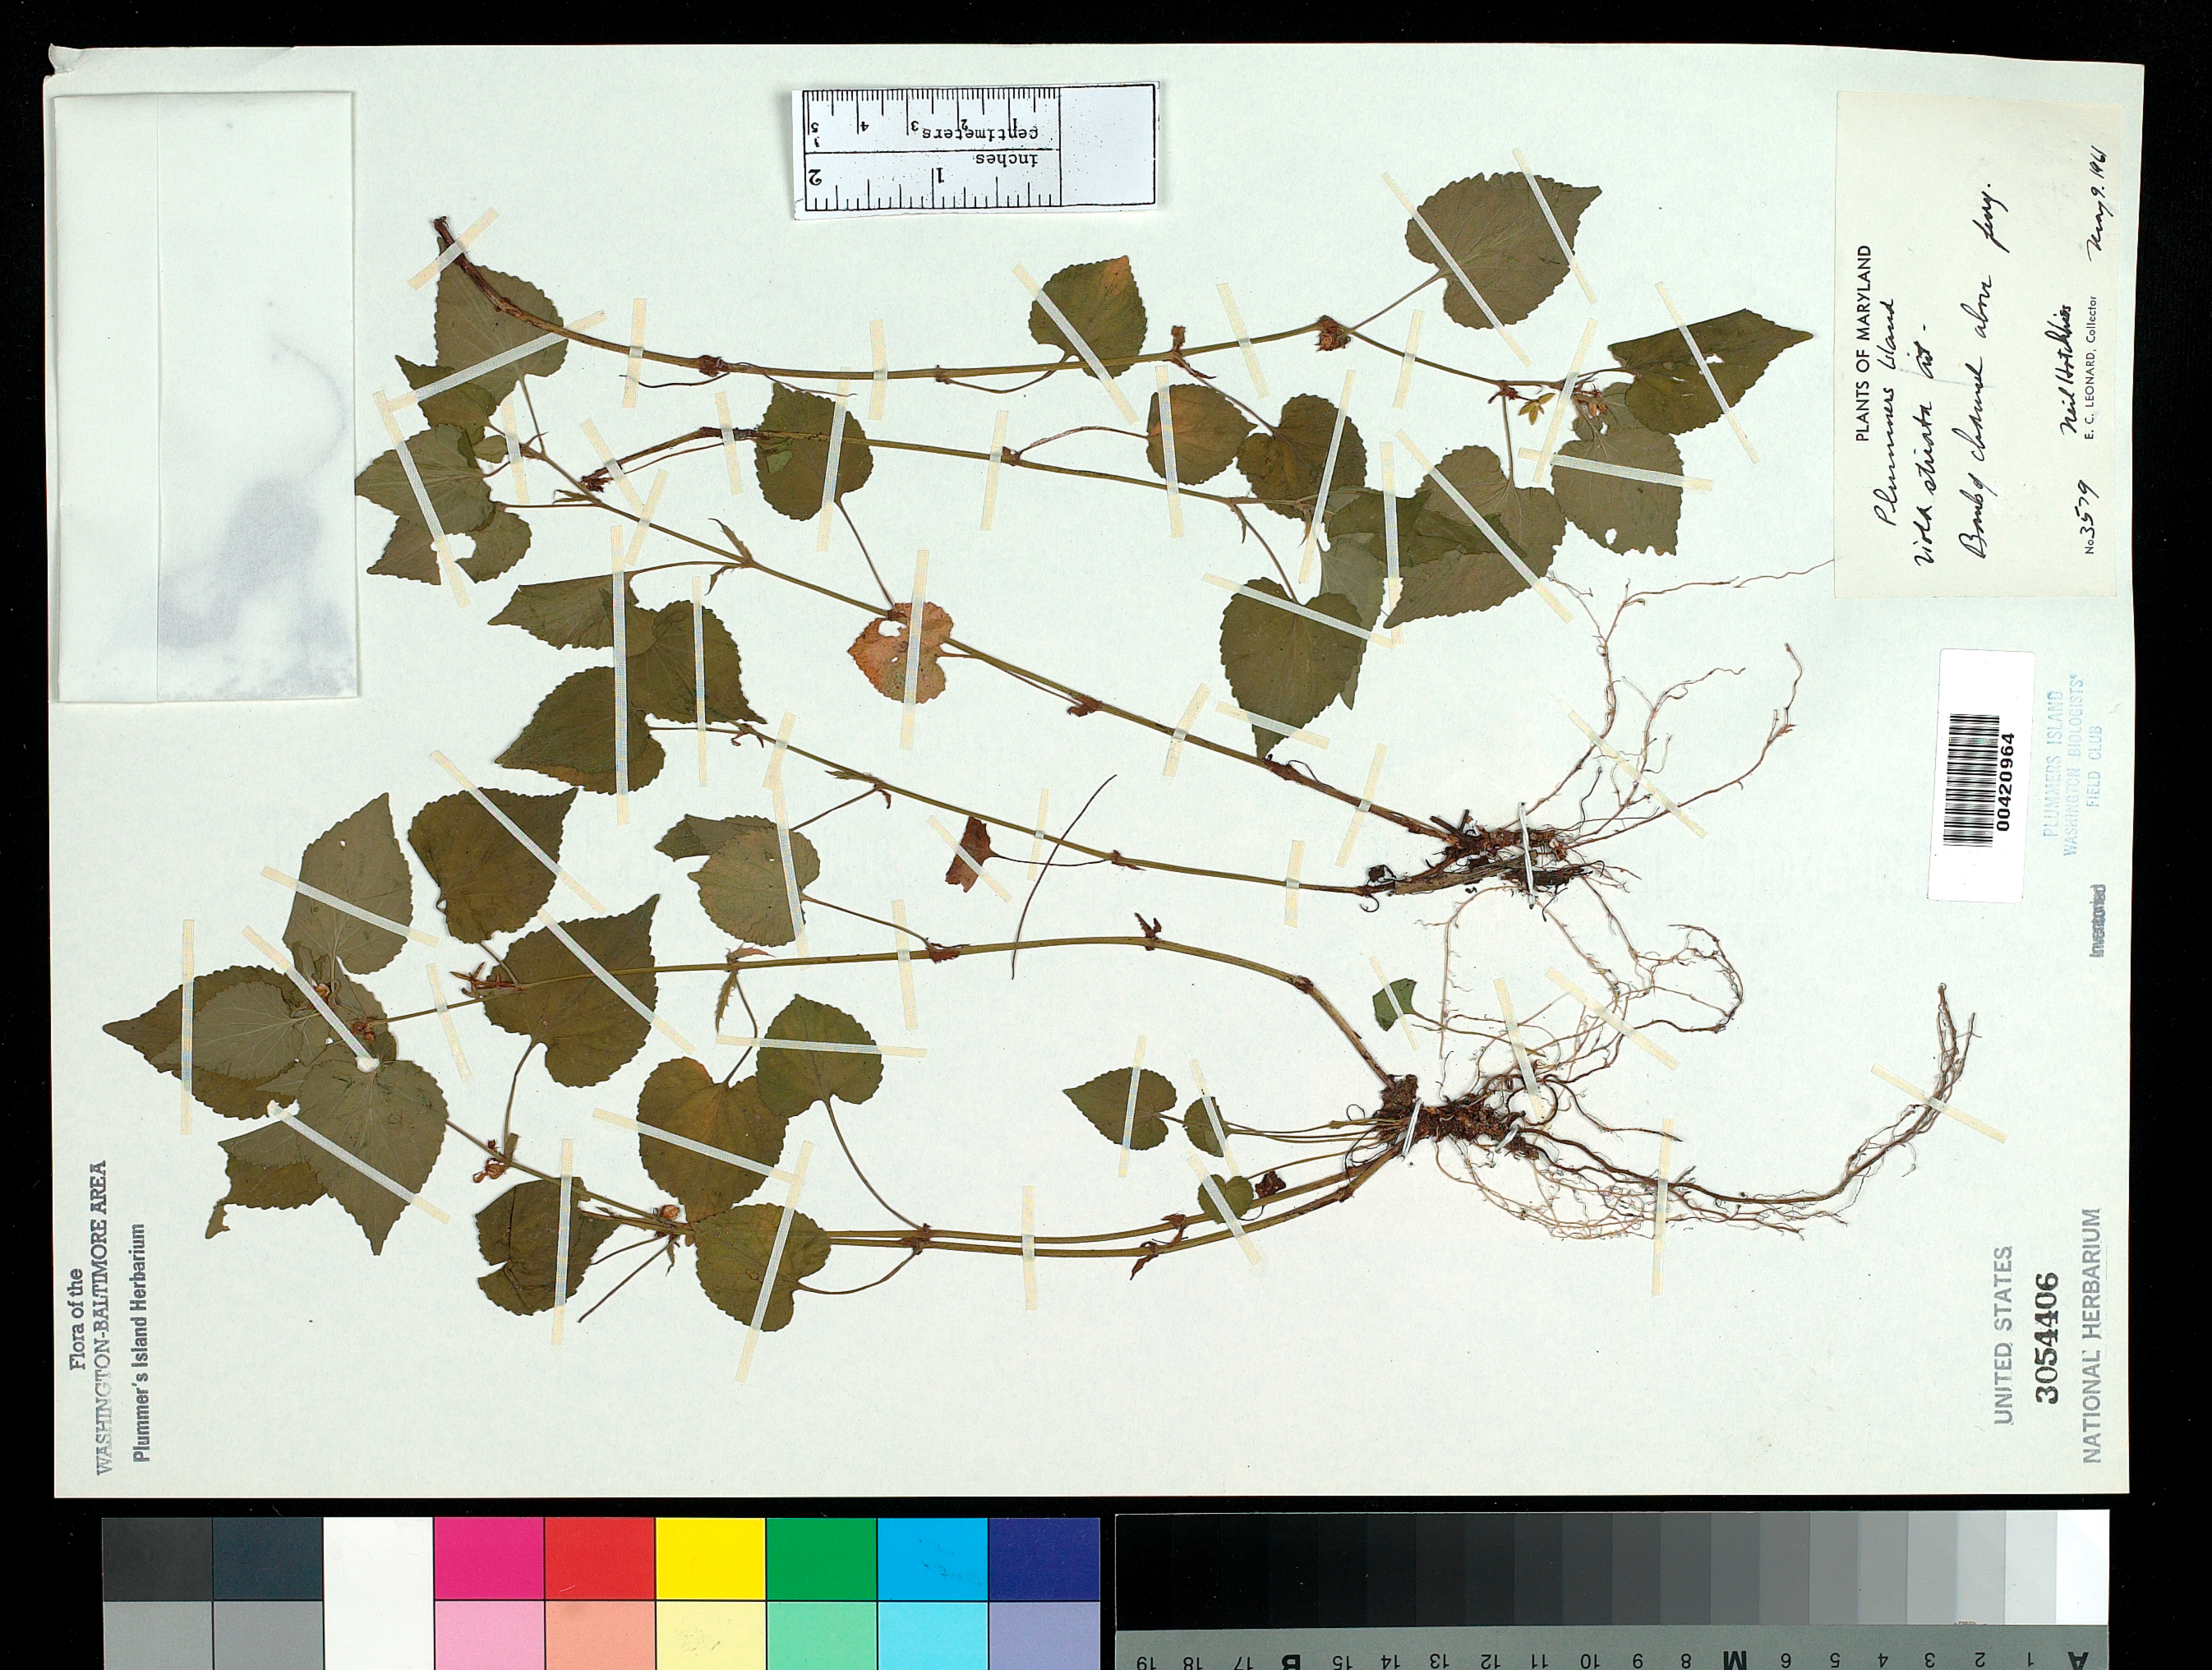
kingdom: Plantae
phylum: Tracheophyta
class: Magnoliopsida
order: Malpighiales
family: Violaceae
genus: Viola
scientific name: Viola striata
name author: Aiton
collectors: E. C. Leonard & N. Hotchkiss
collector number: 3579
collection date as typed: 09 May 1961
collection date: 1961-05-09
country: United States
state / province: Maryland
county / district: Montgomery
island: Plummers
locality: Plummer's Island; bank of Channel above Ferry C. & O. Canal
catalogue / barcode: US 3054406